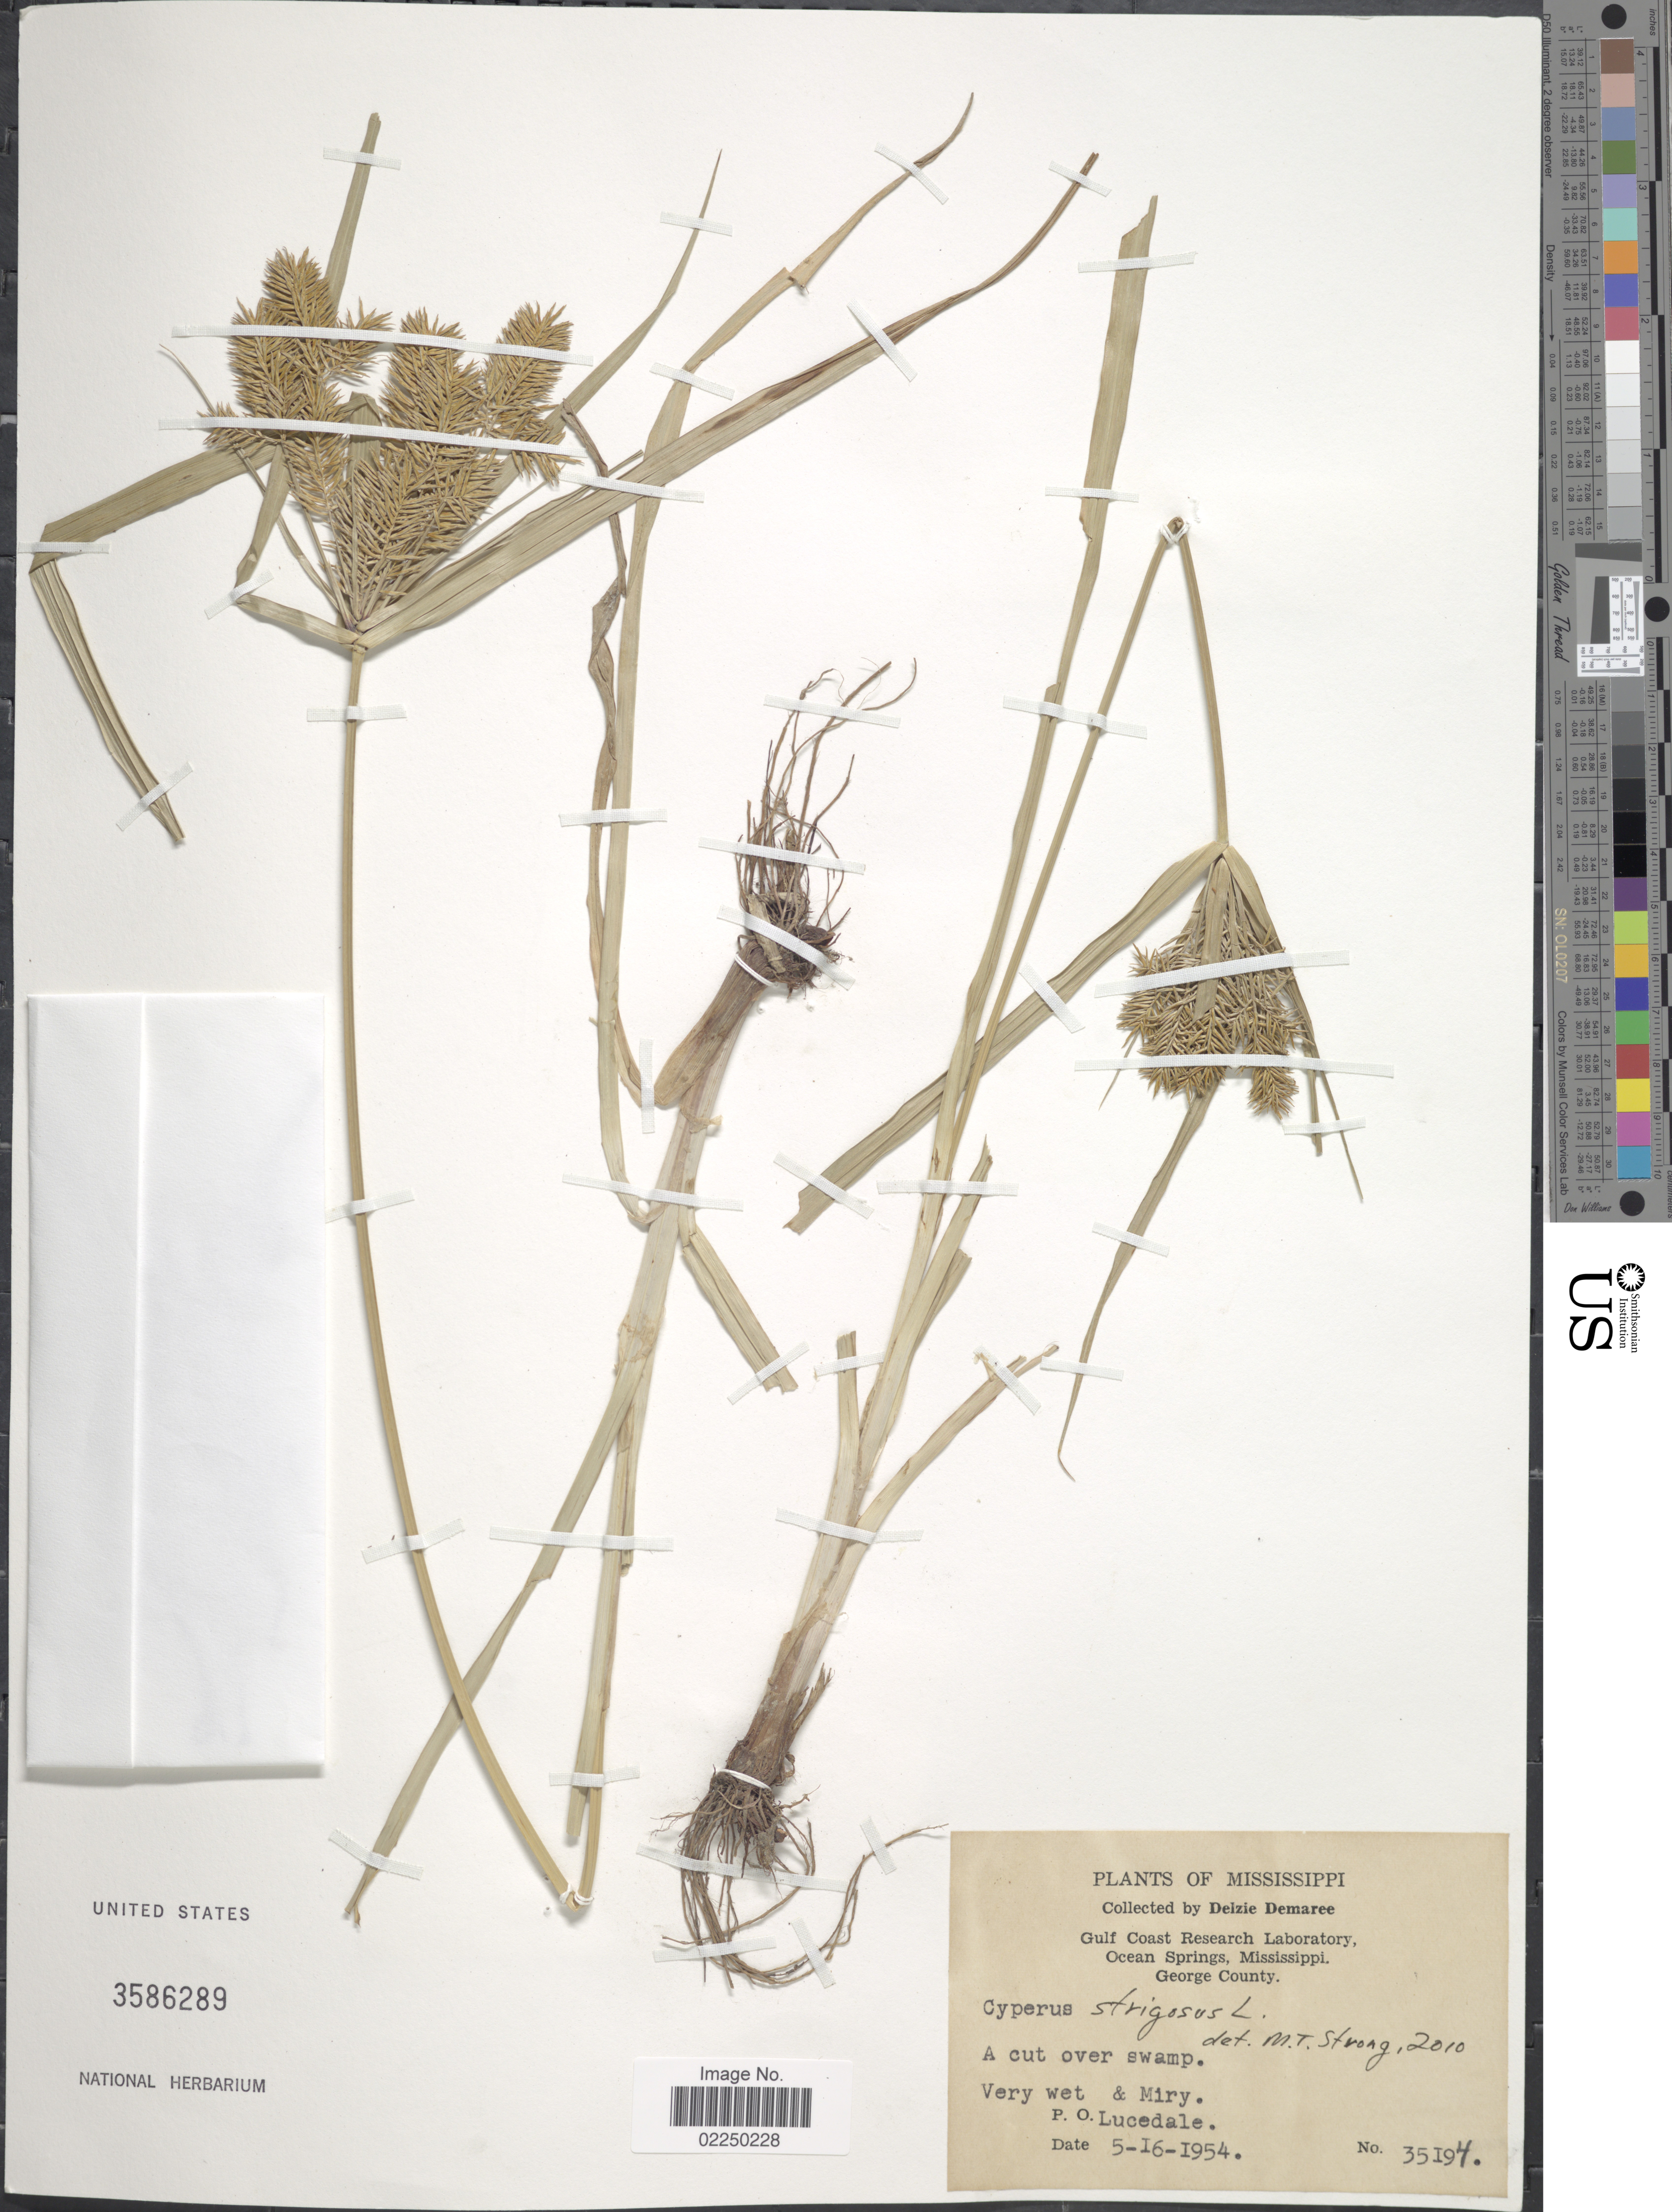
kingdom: Plantae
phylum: Tracheophyta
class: Liliopsida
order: Poales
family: Cyperaceae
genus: Cyperus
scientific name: Cyperus strigosus L.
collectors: D. Demaree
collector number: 35194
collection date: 1954-05-16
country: United States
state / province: Mississippi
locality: Gulf Coast Research Laboratory, Ocean Springs, George County, a cut over swamp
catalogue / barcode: US 3586289